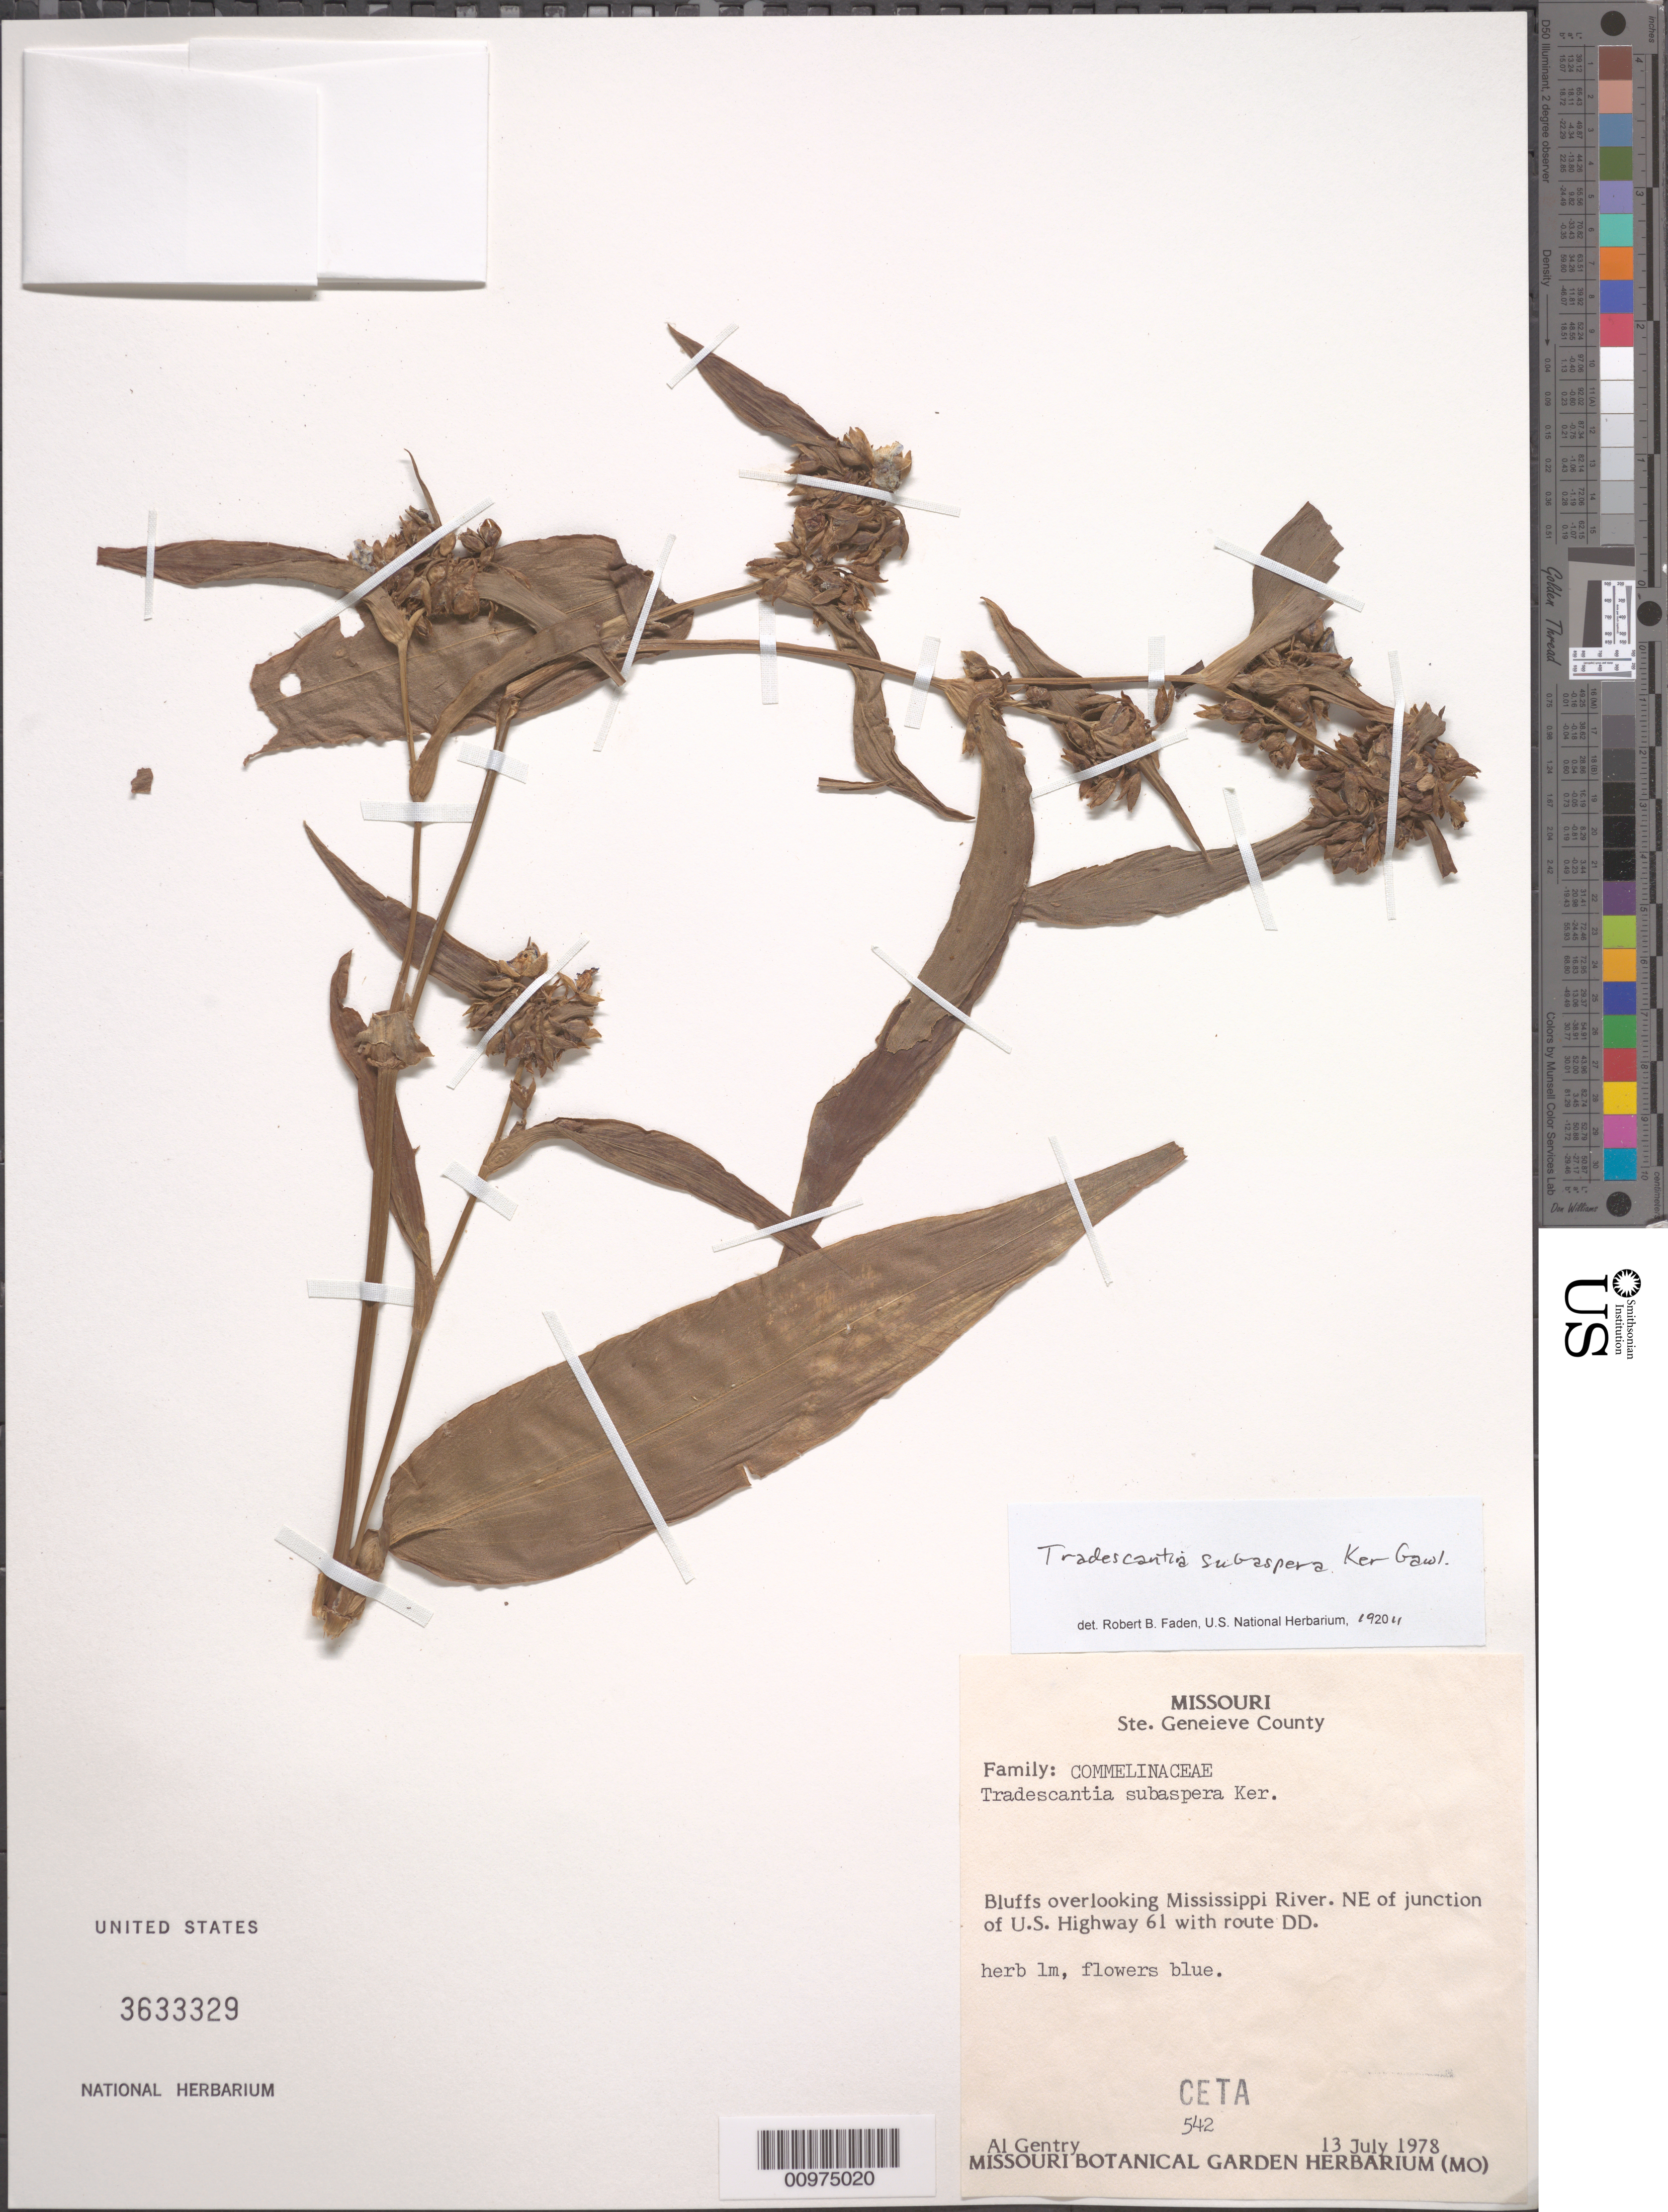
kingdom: Plantae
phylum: Tracheophyta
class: Liliopsida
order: Commelinales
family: Commelinaceae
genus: Tradescantia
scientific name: Tradescantia subaspera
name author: Ker Gawl.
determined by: Faden, Robert B., (US), Smithsonian Institution - National Museum of Natural History (UNITED STATES)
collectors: A. H. Gentry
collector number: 542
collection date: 1978-07-13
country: United States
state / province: Missouri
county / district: Ste. Geneieve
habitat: Bluffs overlooking Mississippi River. NE of junction of US Highway 61 with route DD.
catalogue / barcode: US 3633329